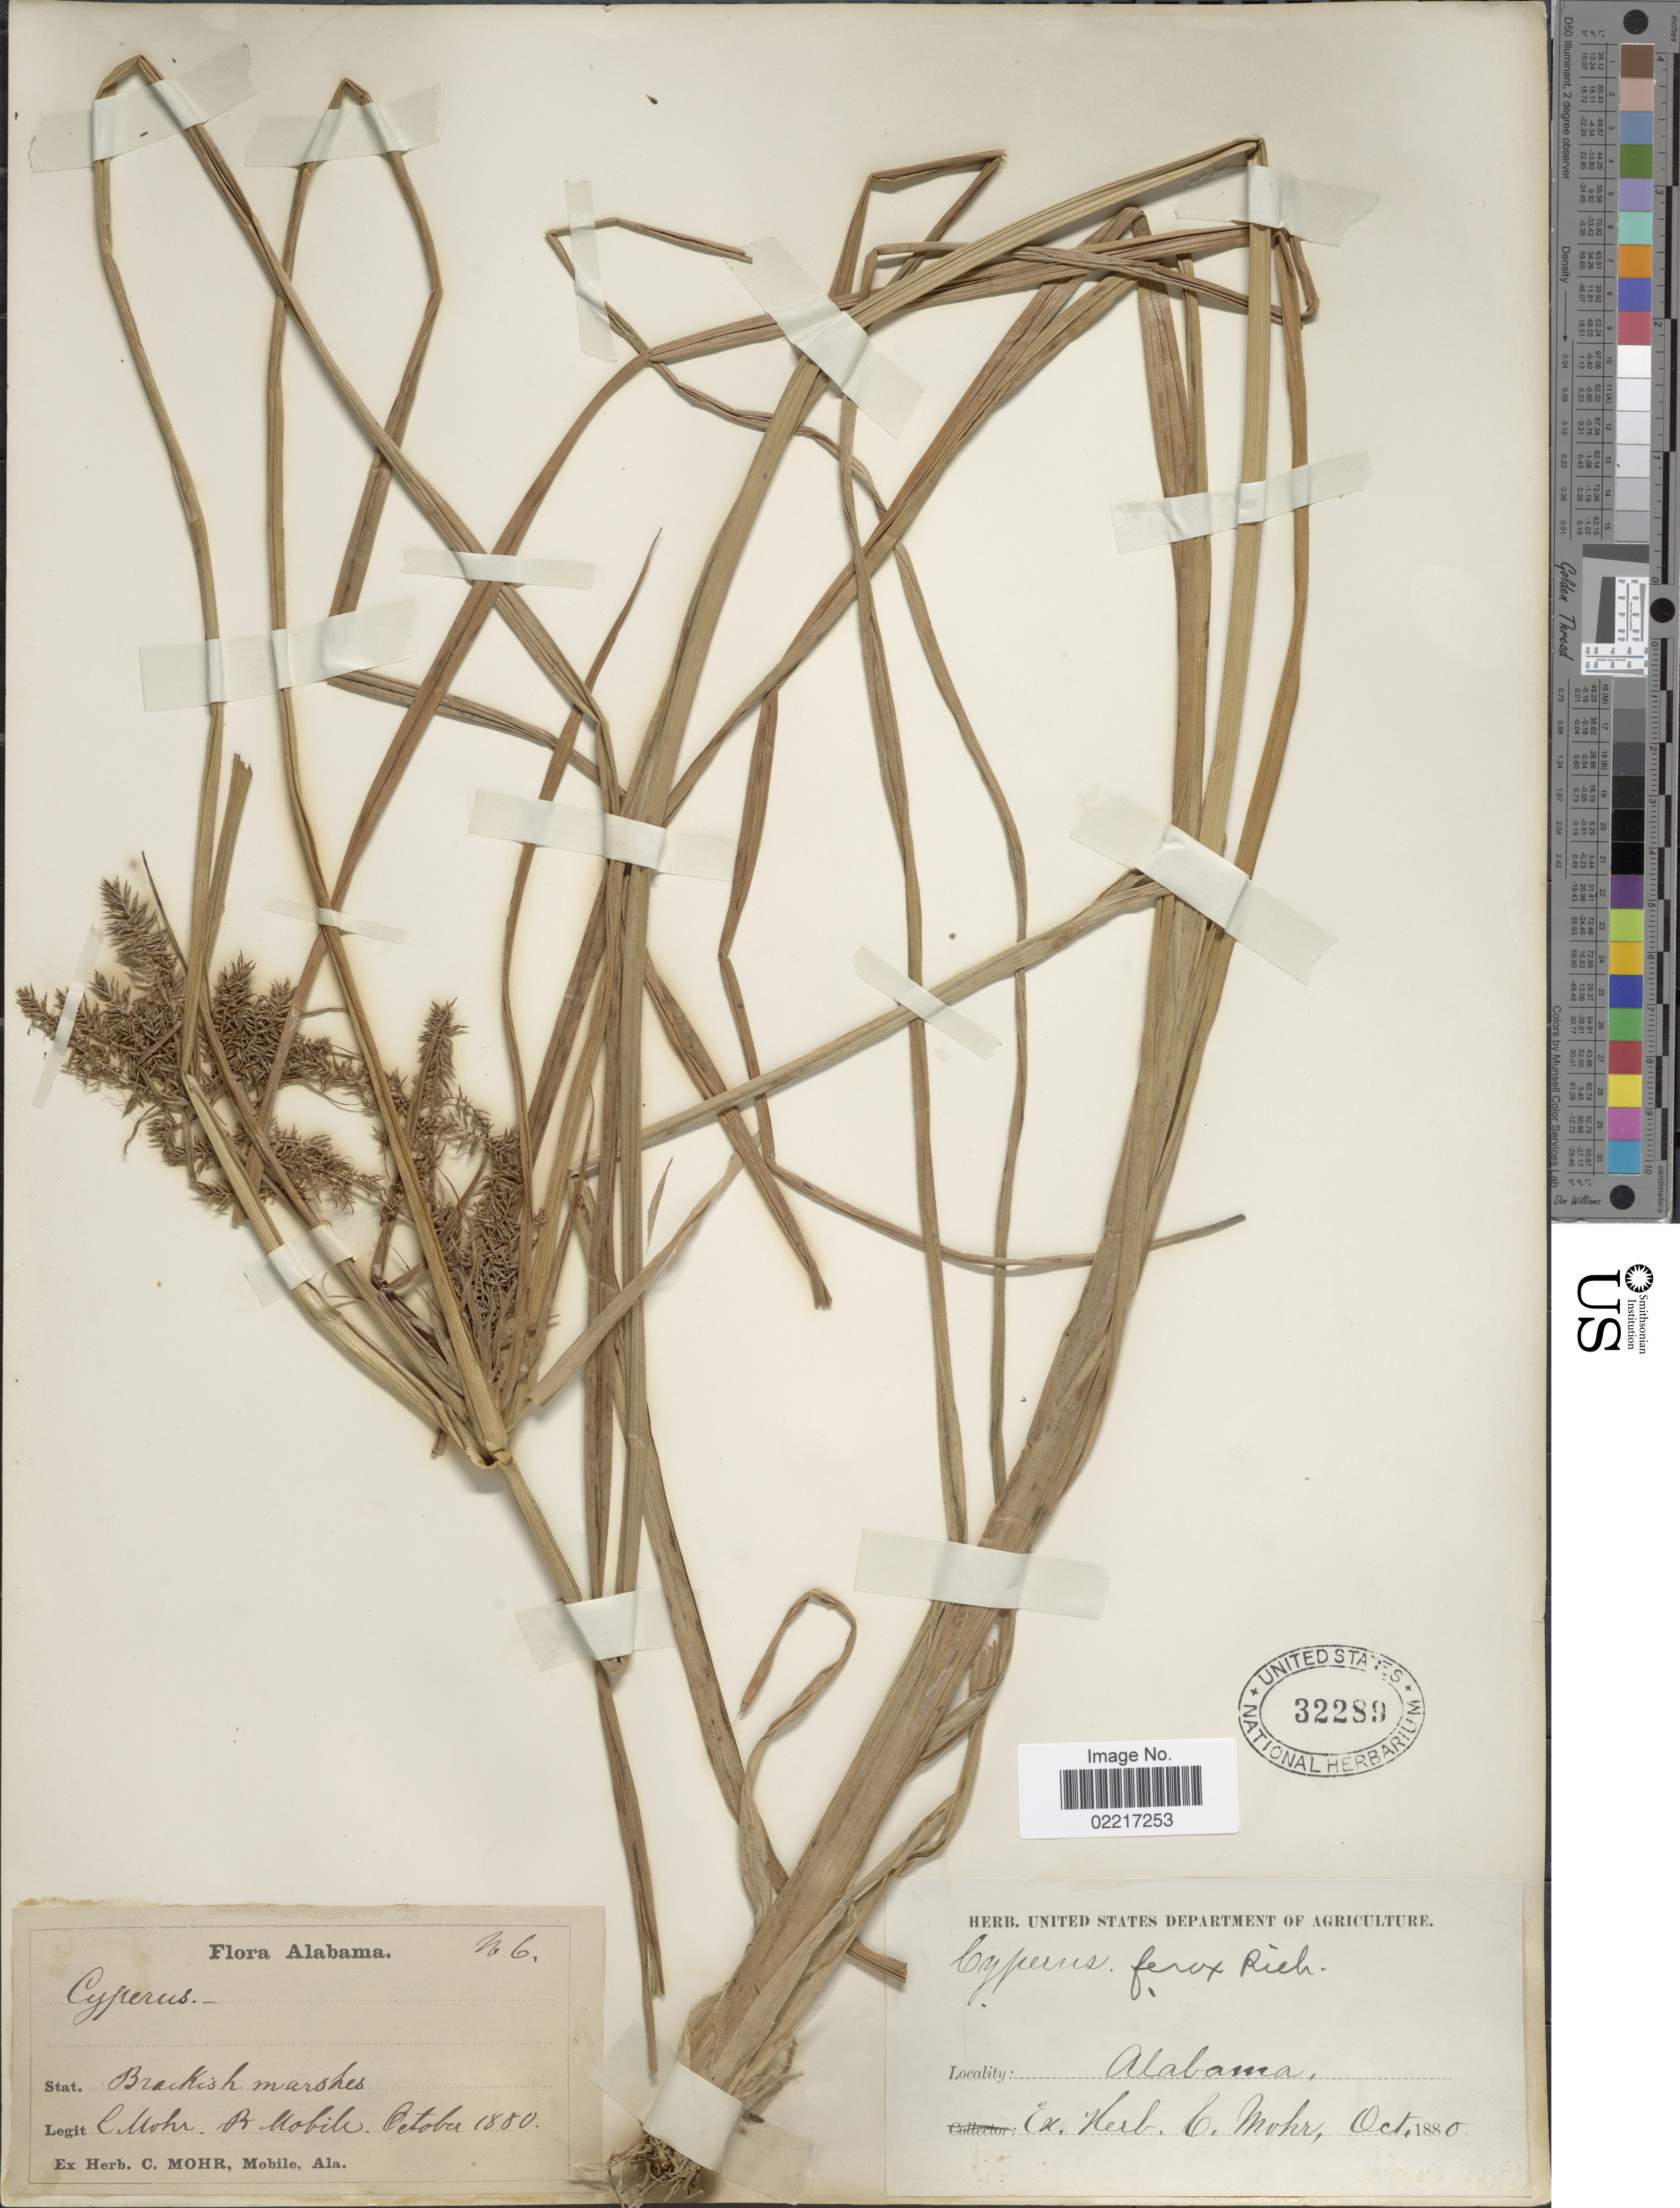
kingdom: Plantae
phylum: Tracheophyta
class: Liliopsida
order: Poales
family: Cyperaceae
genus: Cyperus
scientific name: Cyperus odoratus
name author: L.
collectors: C. T. Mohr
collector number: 6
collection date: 1880-10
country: United States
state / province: Alabama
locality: Mobile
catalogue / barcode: US 32289